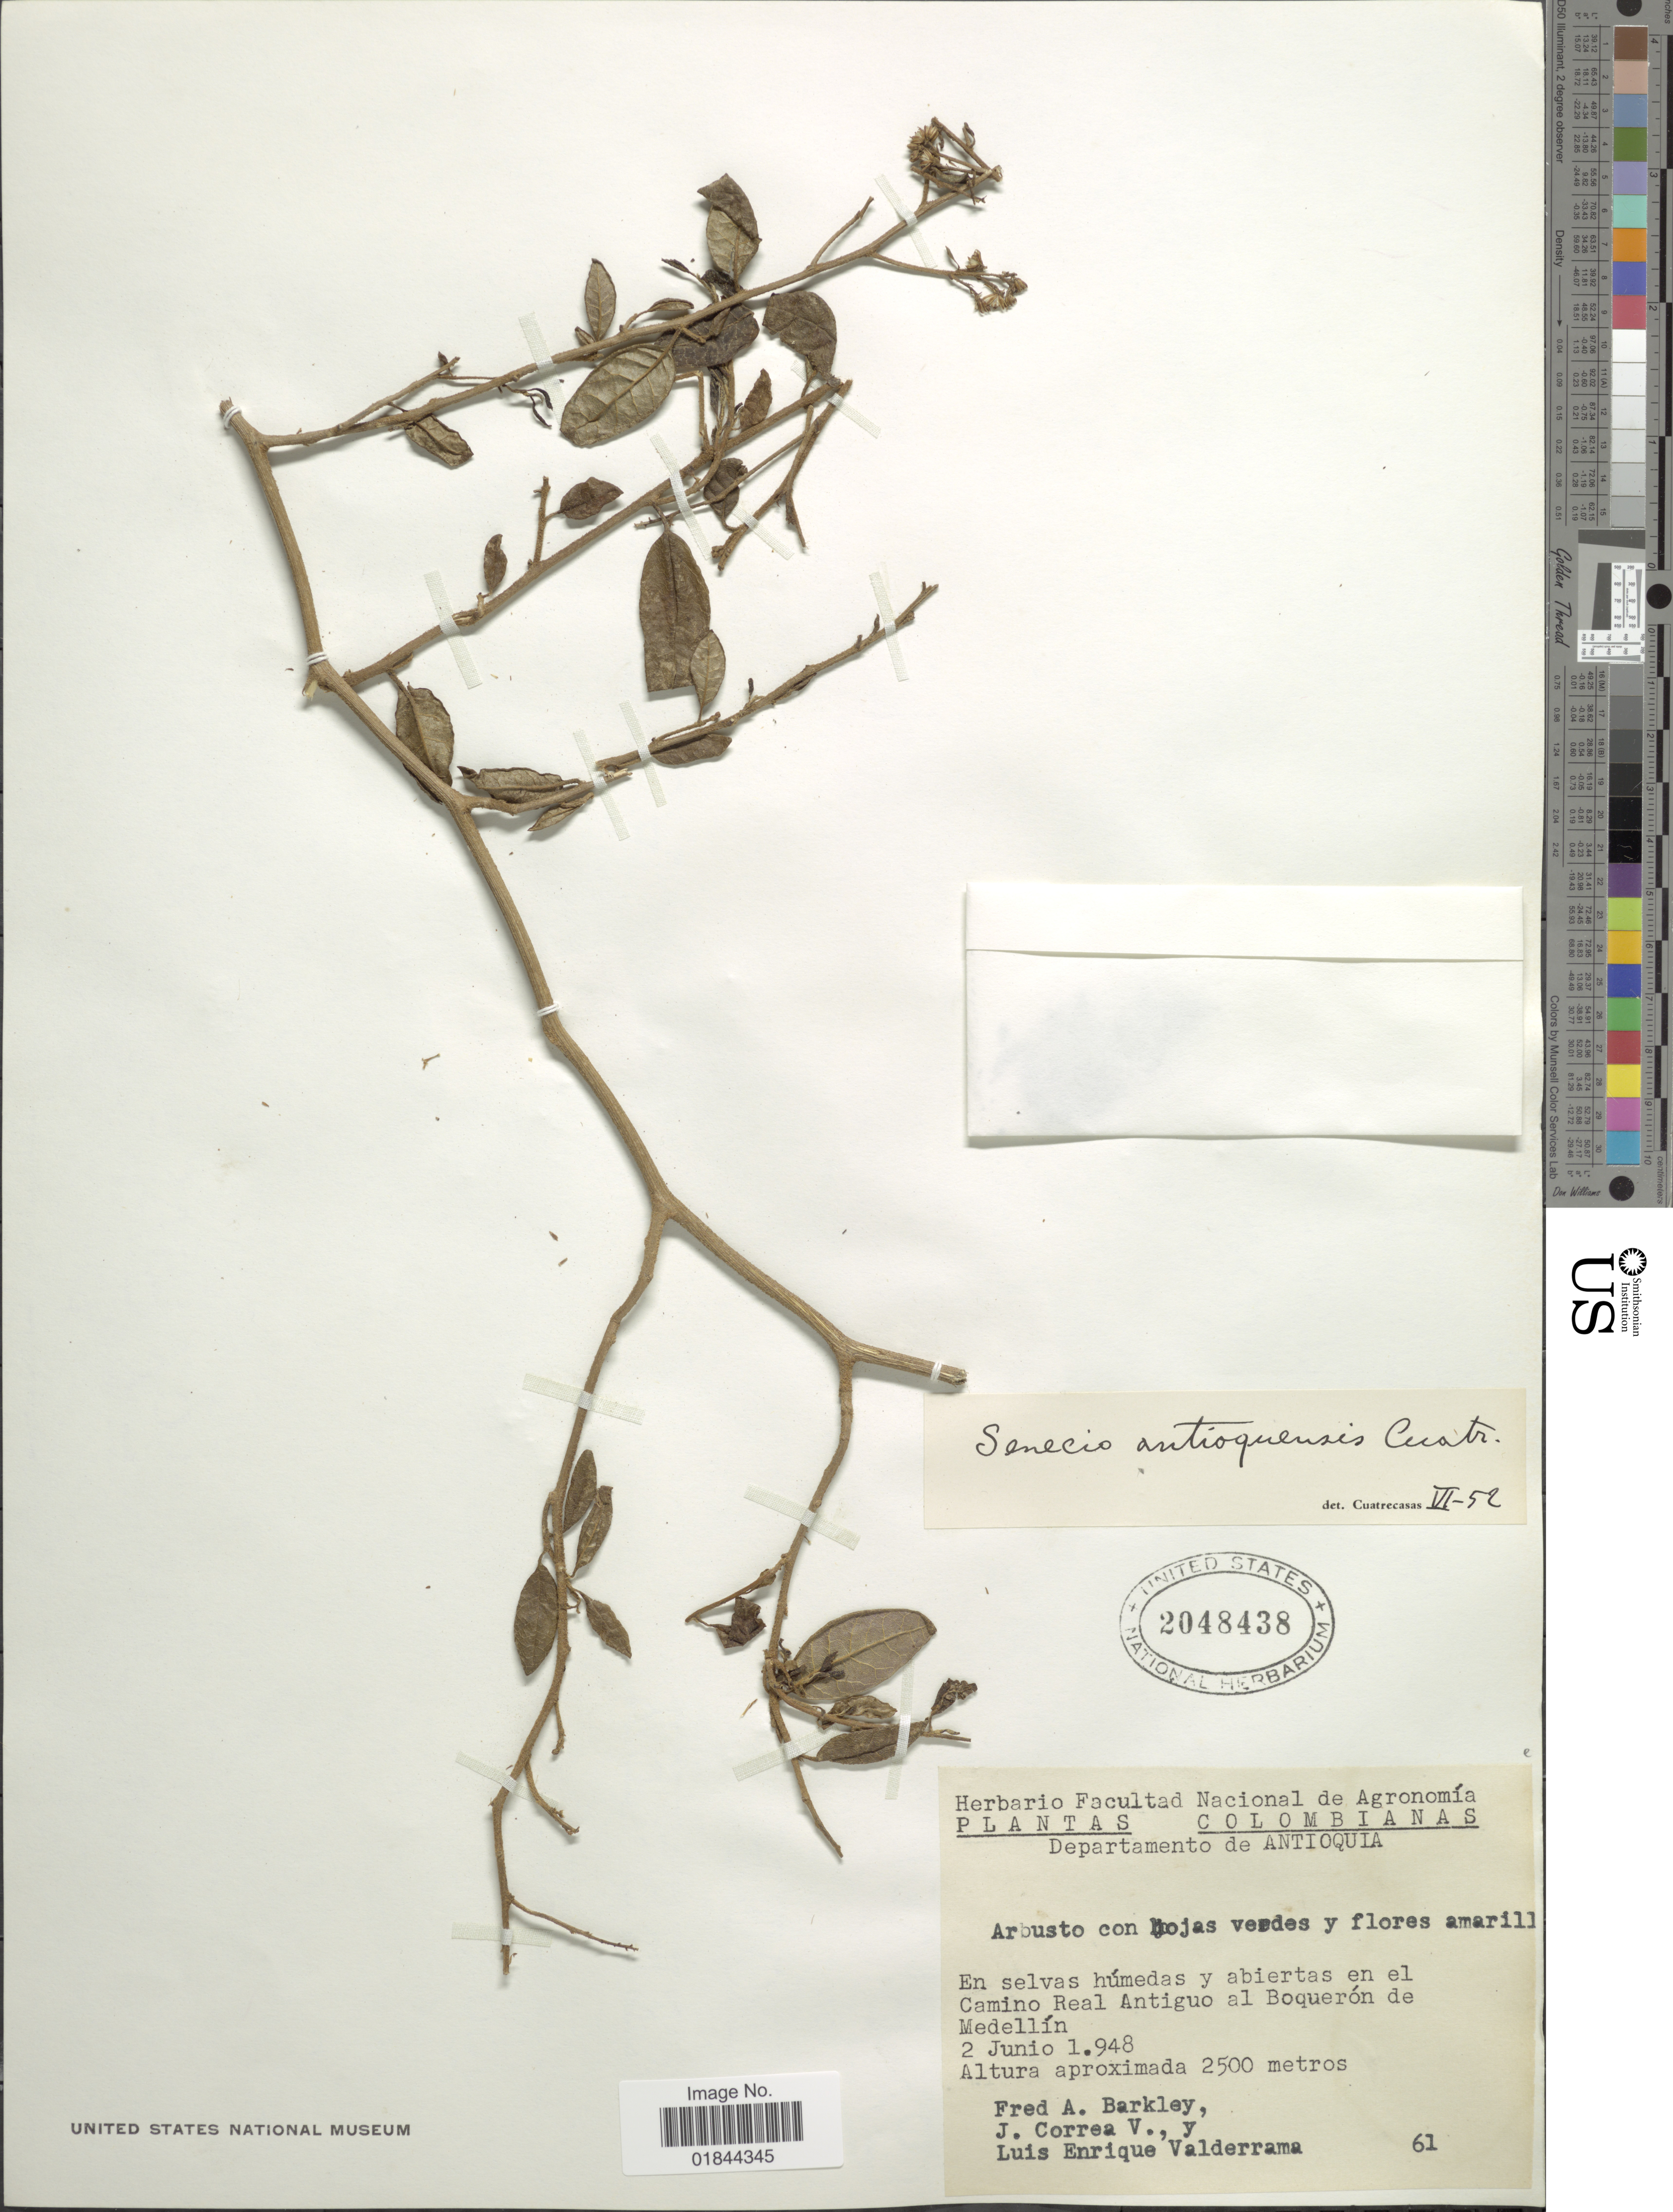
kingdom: Plantae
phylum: Tracheophyta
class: Magnoliopsida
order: Asterales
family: Asteraceae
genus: Pentacalia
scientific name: Pentacalia antioquensis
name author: (Cuatrec.) Cuatrec.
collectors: F. A. Barkley, J. Correa V. & L. E. Valderrama V.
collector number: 61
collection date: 1948-06-02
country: Colombia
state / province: Antioquia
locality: Departamento de Antioquia, En selvas húmedas y abiertas en el Camino Real Antiguo al Boquerón de Medellín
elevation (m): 2500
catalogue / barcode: US 2048438